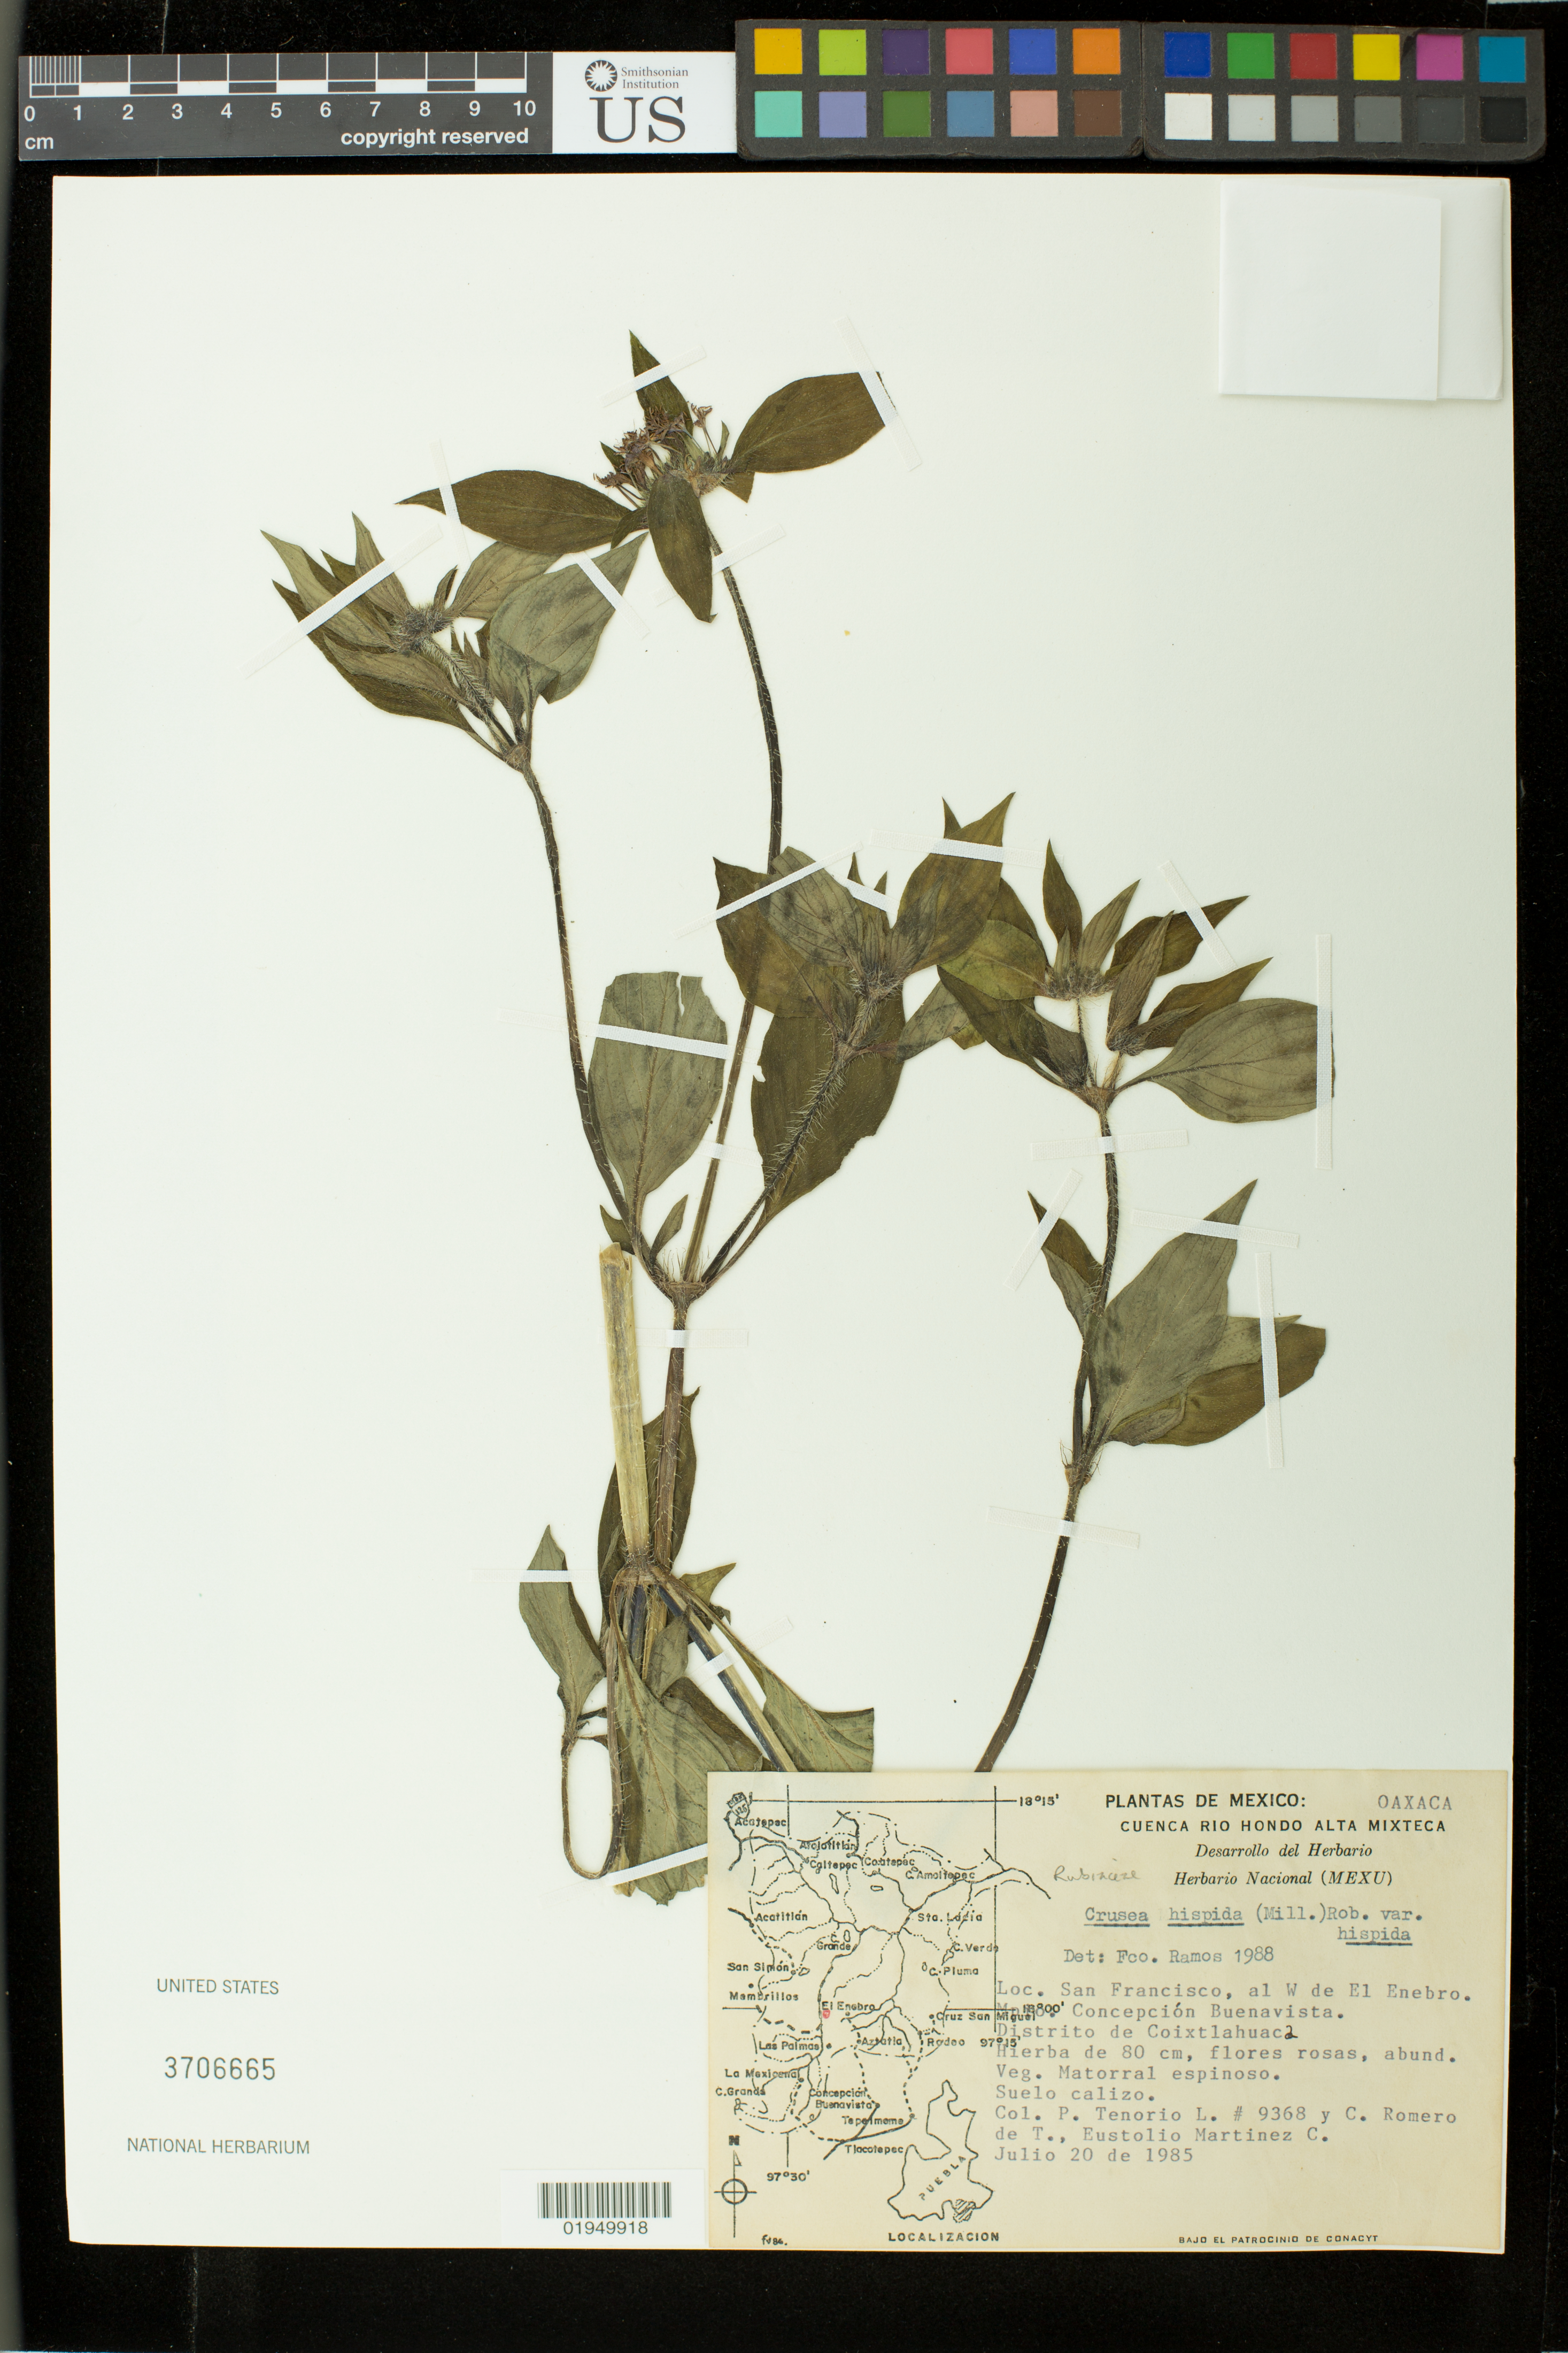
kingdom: Plantae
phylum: Tracheophyta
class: Magnoliopsida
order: Gentianales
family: Rubiaceae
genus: Crusea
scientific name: Crusea hispida var. hispida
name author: (Mill.) B.L. Rob.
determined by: Ramos, F.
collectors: P. Tenorio L., C. Romero de T. & E. Martinez C.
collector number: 9368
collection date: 1985-07-20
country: Mexico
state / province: Oaxaca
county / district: Coixtlahuaca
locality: Cuenca Rio Hondo Alta Mixteca. San Francisco, al W de El Enebro. Mpio. Concepcion Buenavista.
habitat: Matorral espinoso. Suelo calizo.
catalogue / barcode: US 3706665